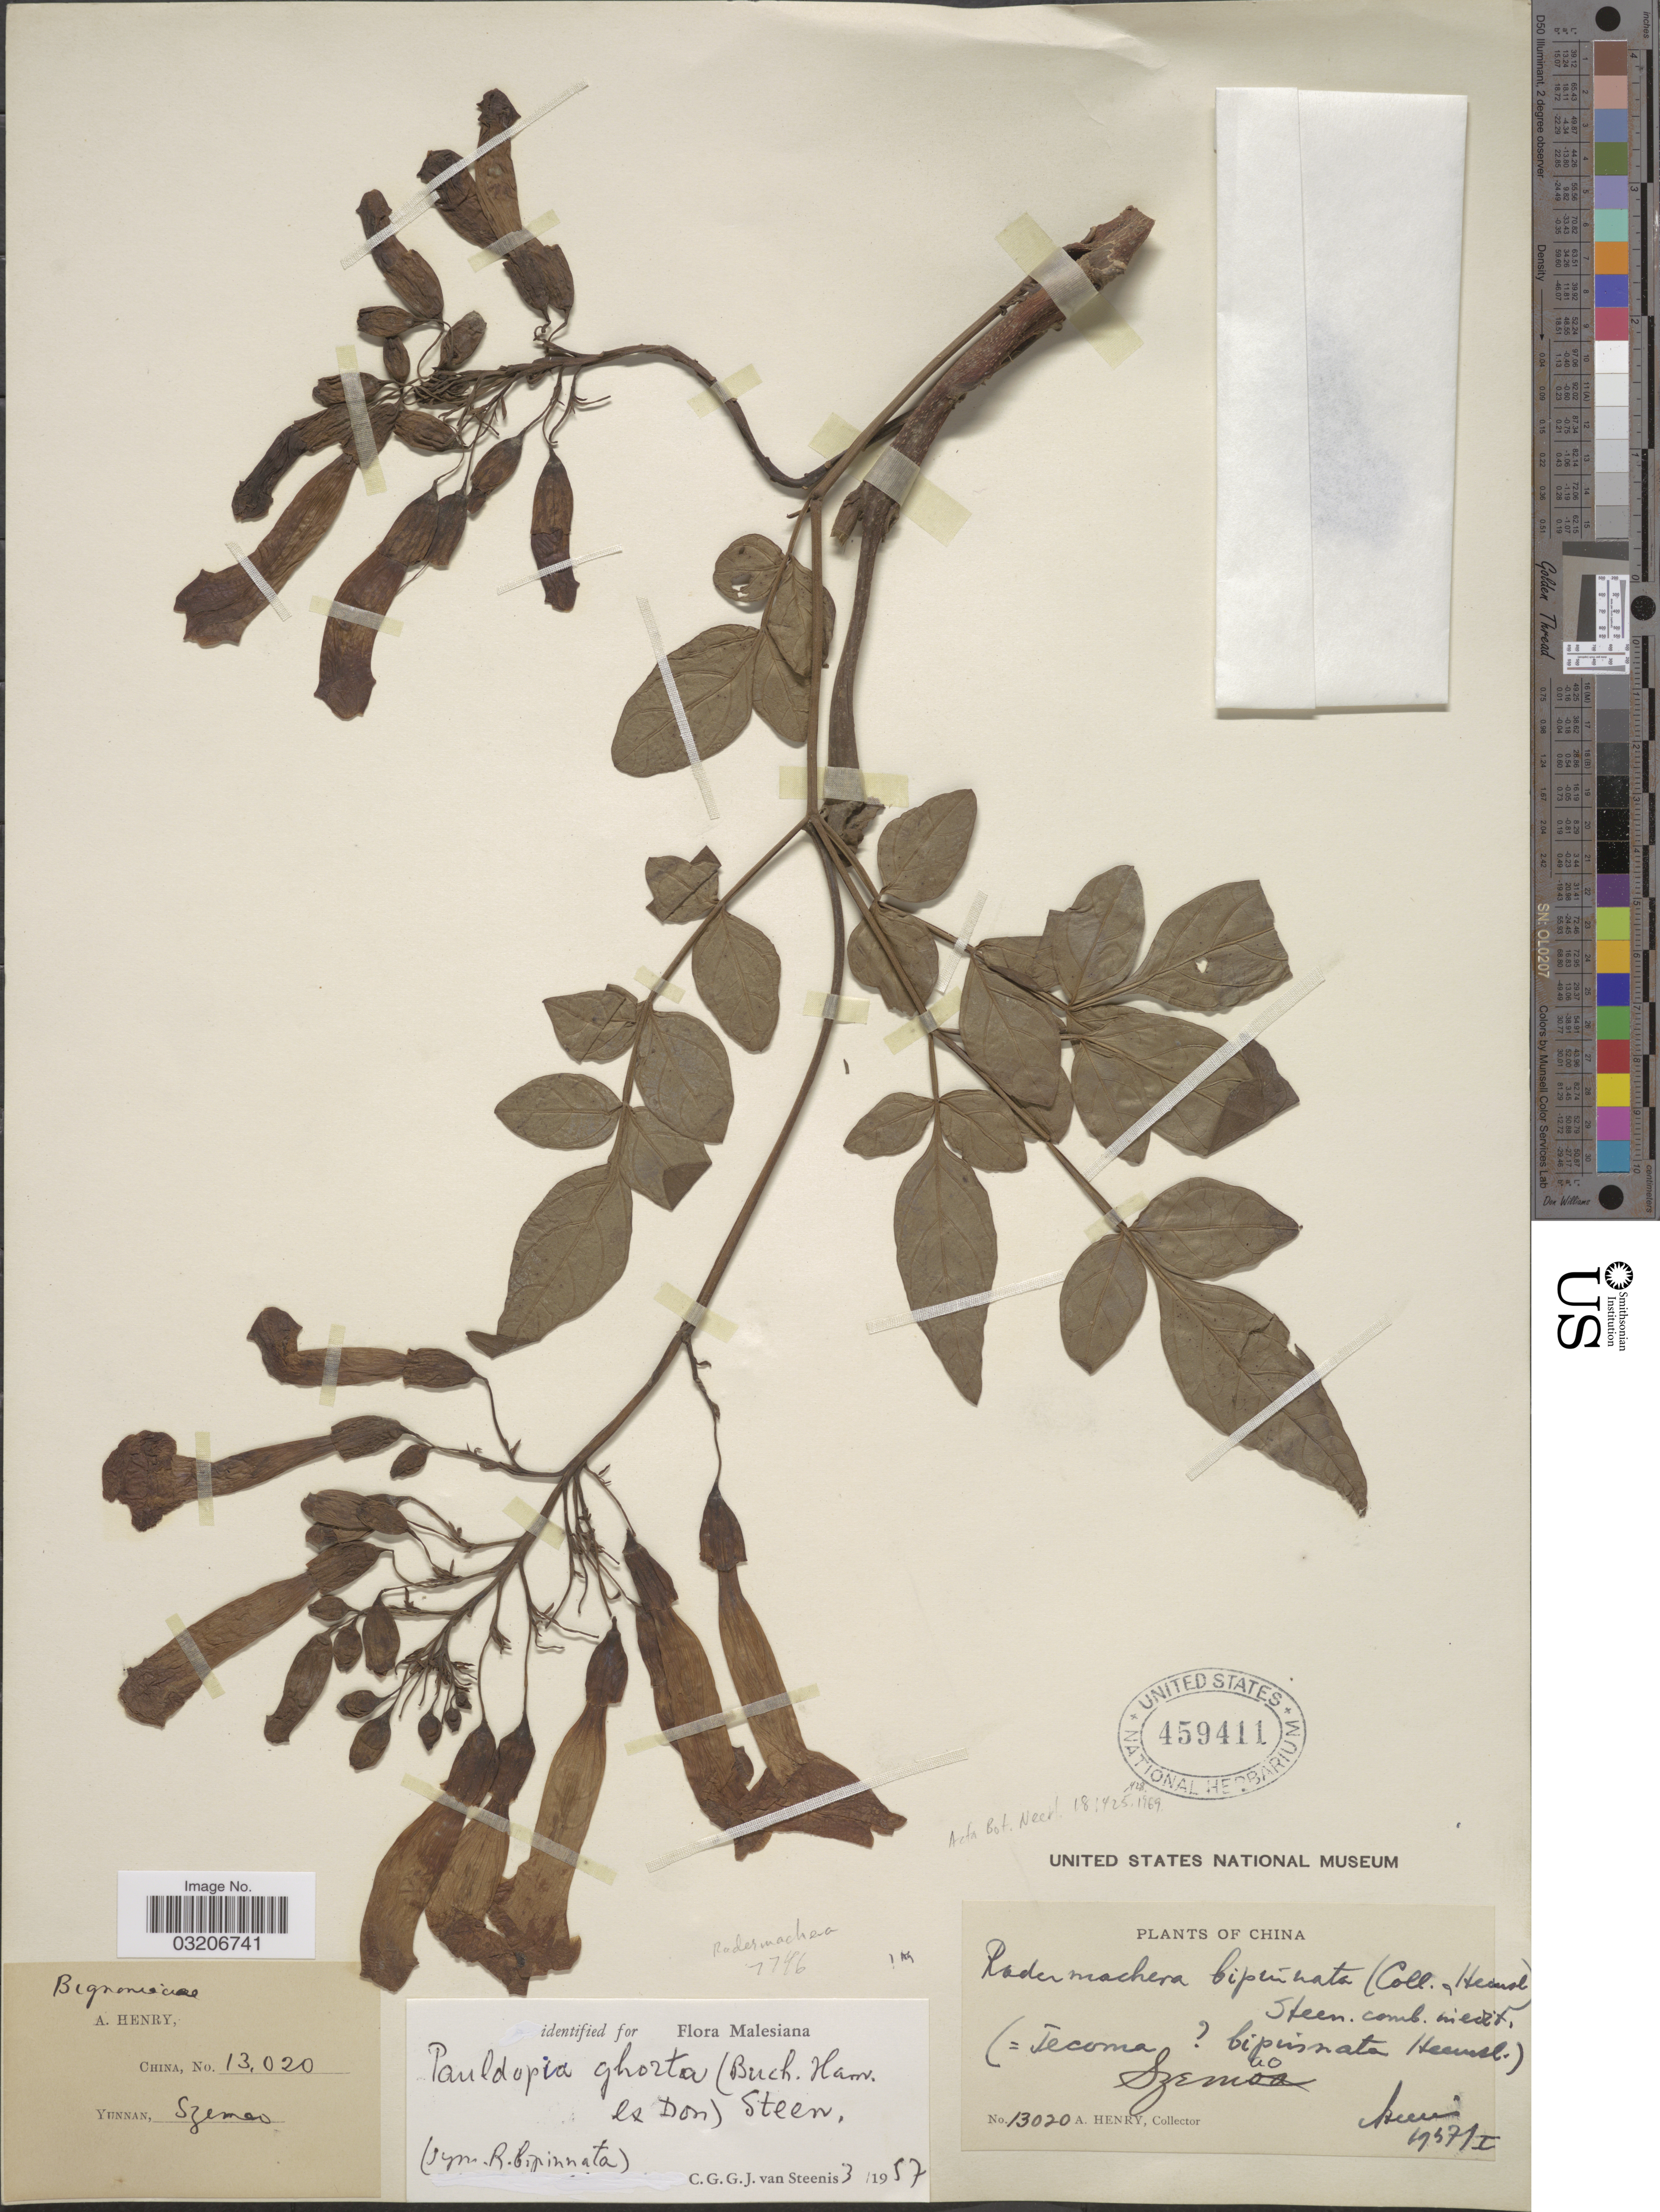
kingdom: Plantae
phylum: Tracheophyta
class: Magnoliopsida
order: Lamiales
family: Bignoniaceae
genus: Pauldopia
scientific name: Pauldopia ghorta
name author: (Buch.-Ham. ex G. Don) Steenis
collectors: A. Henry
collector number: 13020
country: China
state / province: Yunnan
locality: Szemao.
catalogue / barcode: US 459411